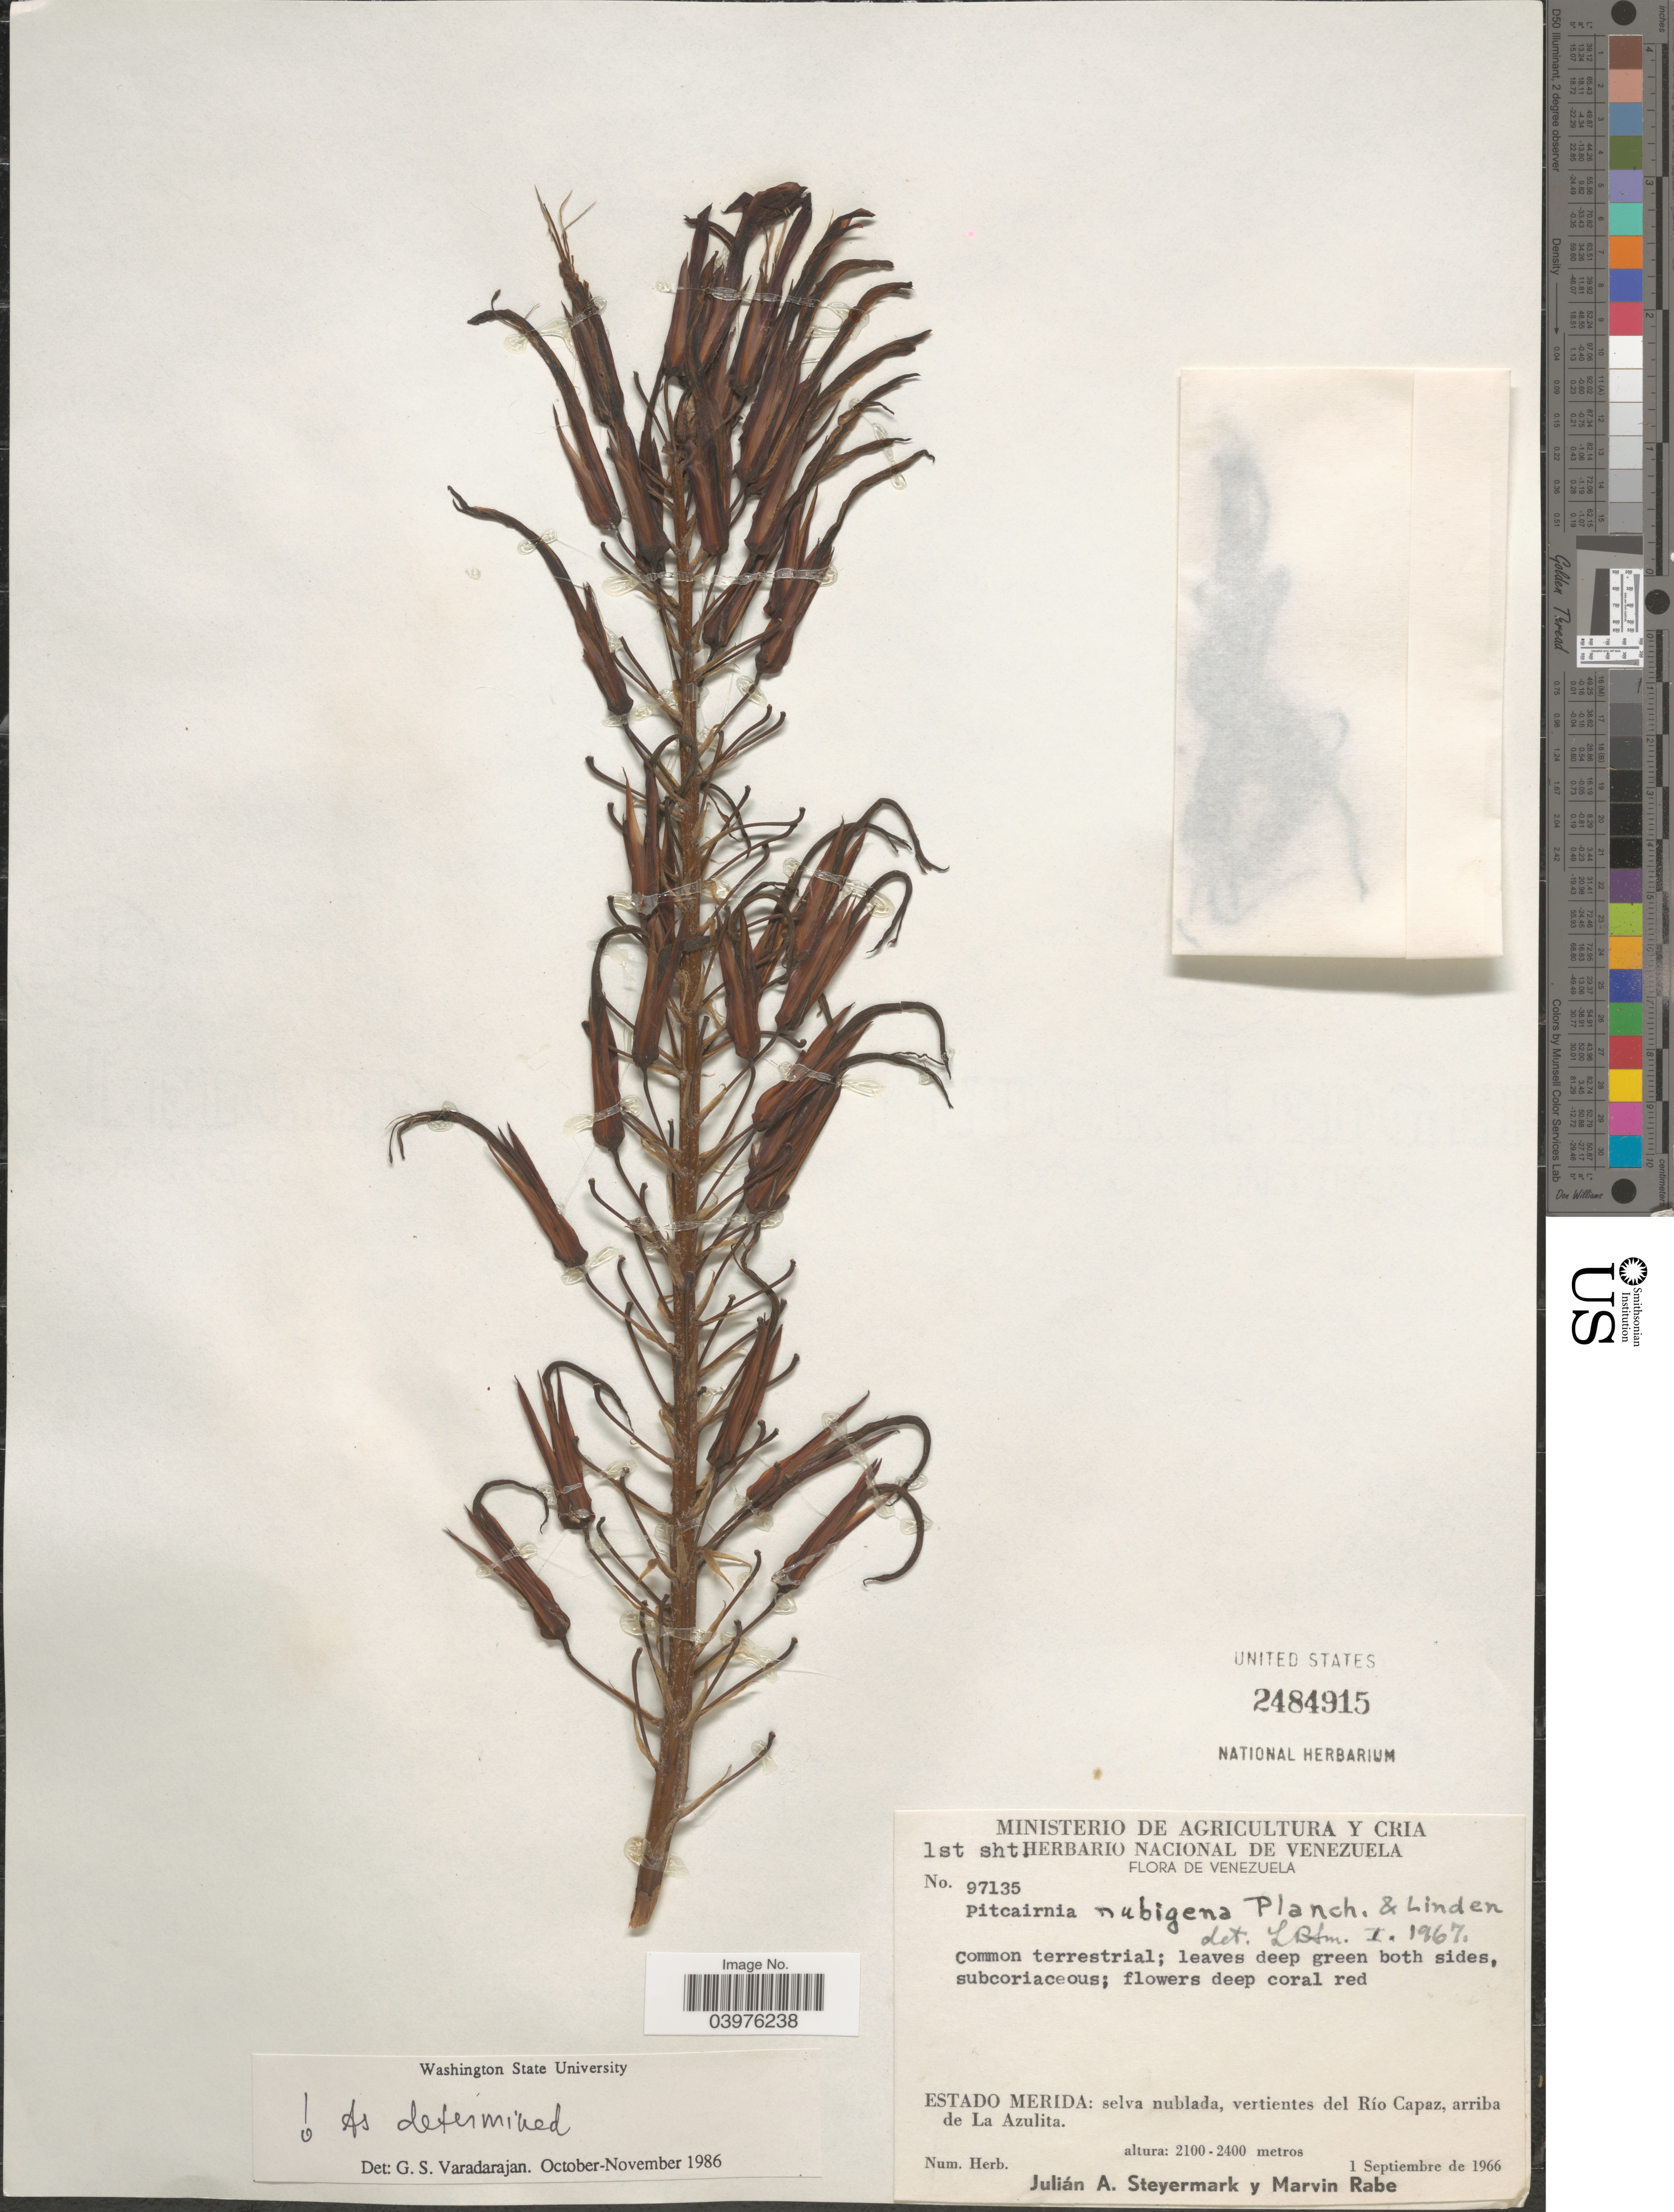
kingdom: Plantae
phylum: Tracheophyta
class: Liliopsida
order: Poales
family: Bromeliaceae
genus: Pitcairnia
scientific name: Pitcairnia nubigena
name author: Planch.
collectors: J. Steyermark & M. Rabe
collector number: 97135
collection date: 1966-09-01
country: Venezuela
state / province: Merida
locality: Selva nublada, vertientes del Río Capaz, arriba de La Azulita.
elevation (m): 2100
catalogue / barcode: US 2484915